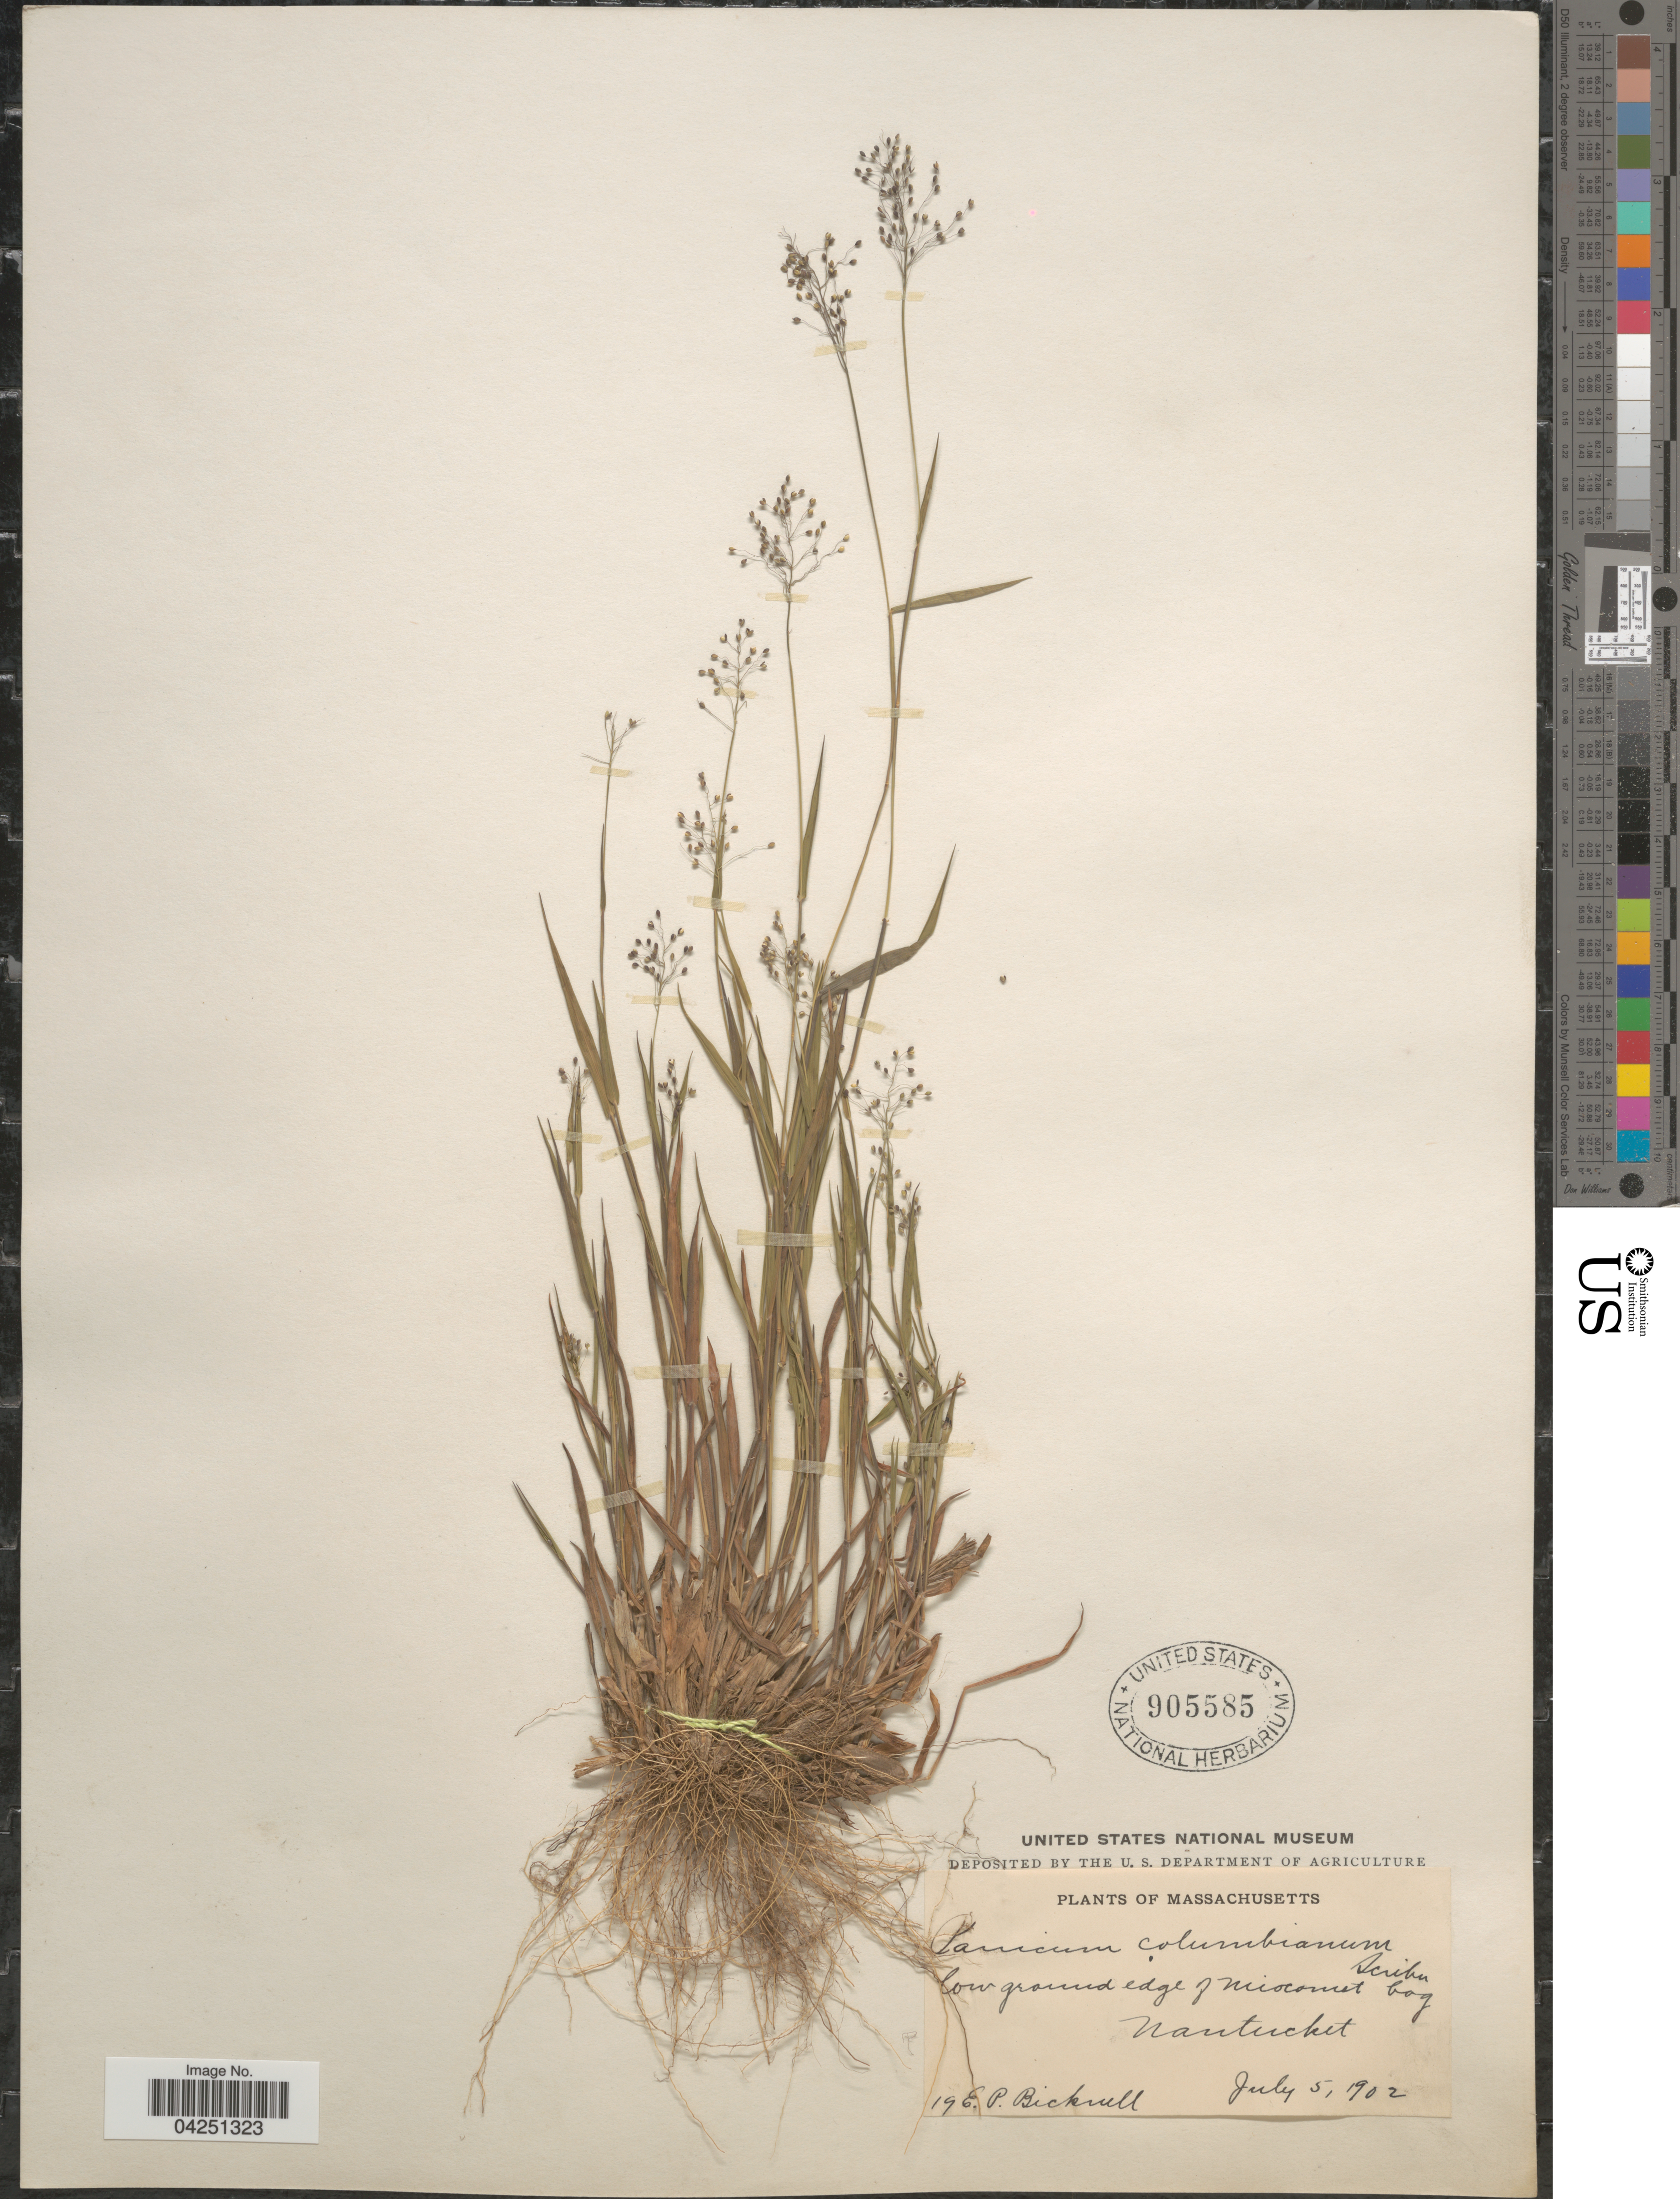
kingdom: Plantae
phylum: Tracheophyta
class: Liliopsida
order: Poales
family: Poaceae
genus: Dichanthelium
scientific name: Dichanthelium acuminatum var. acuminatum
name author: (Sw.) Gould & C.A. Clark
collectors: E. P. Bicknell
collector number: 19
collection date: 1902-07-05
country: United States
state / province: Massachusetts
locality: Low ground edge of Miocomet bog. Nantucket.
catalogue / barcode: US 905585